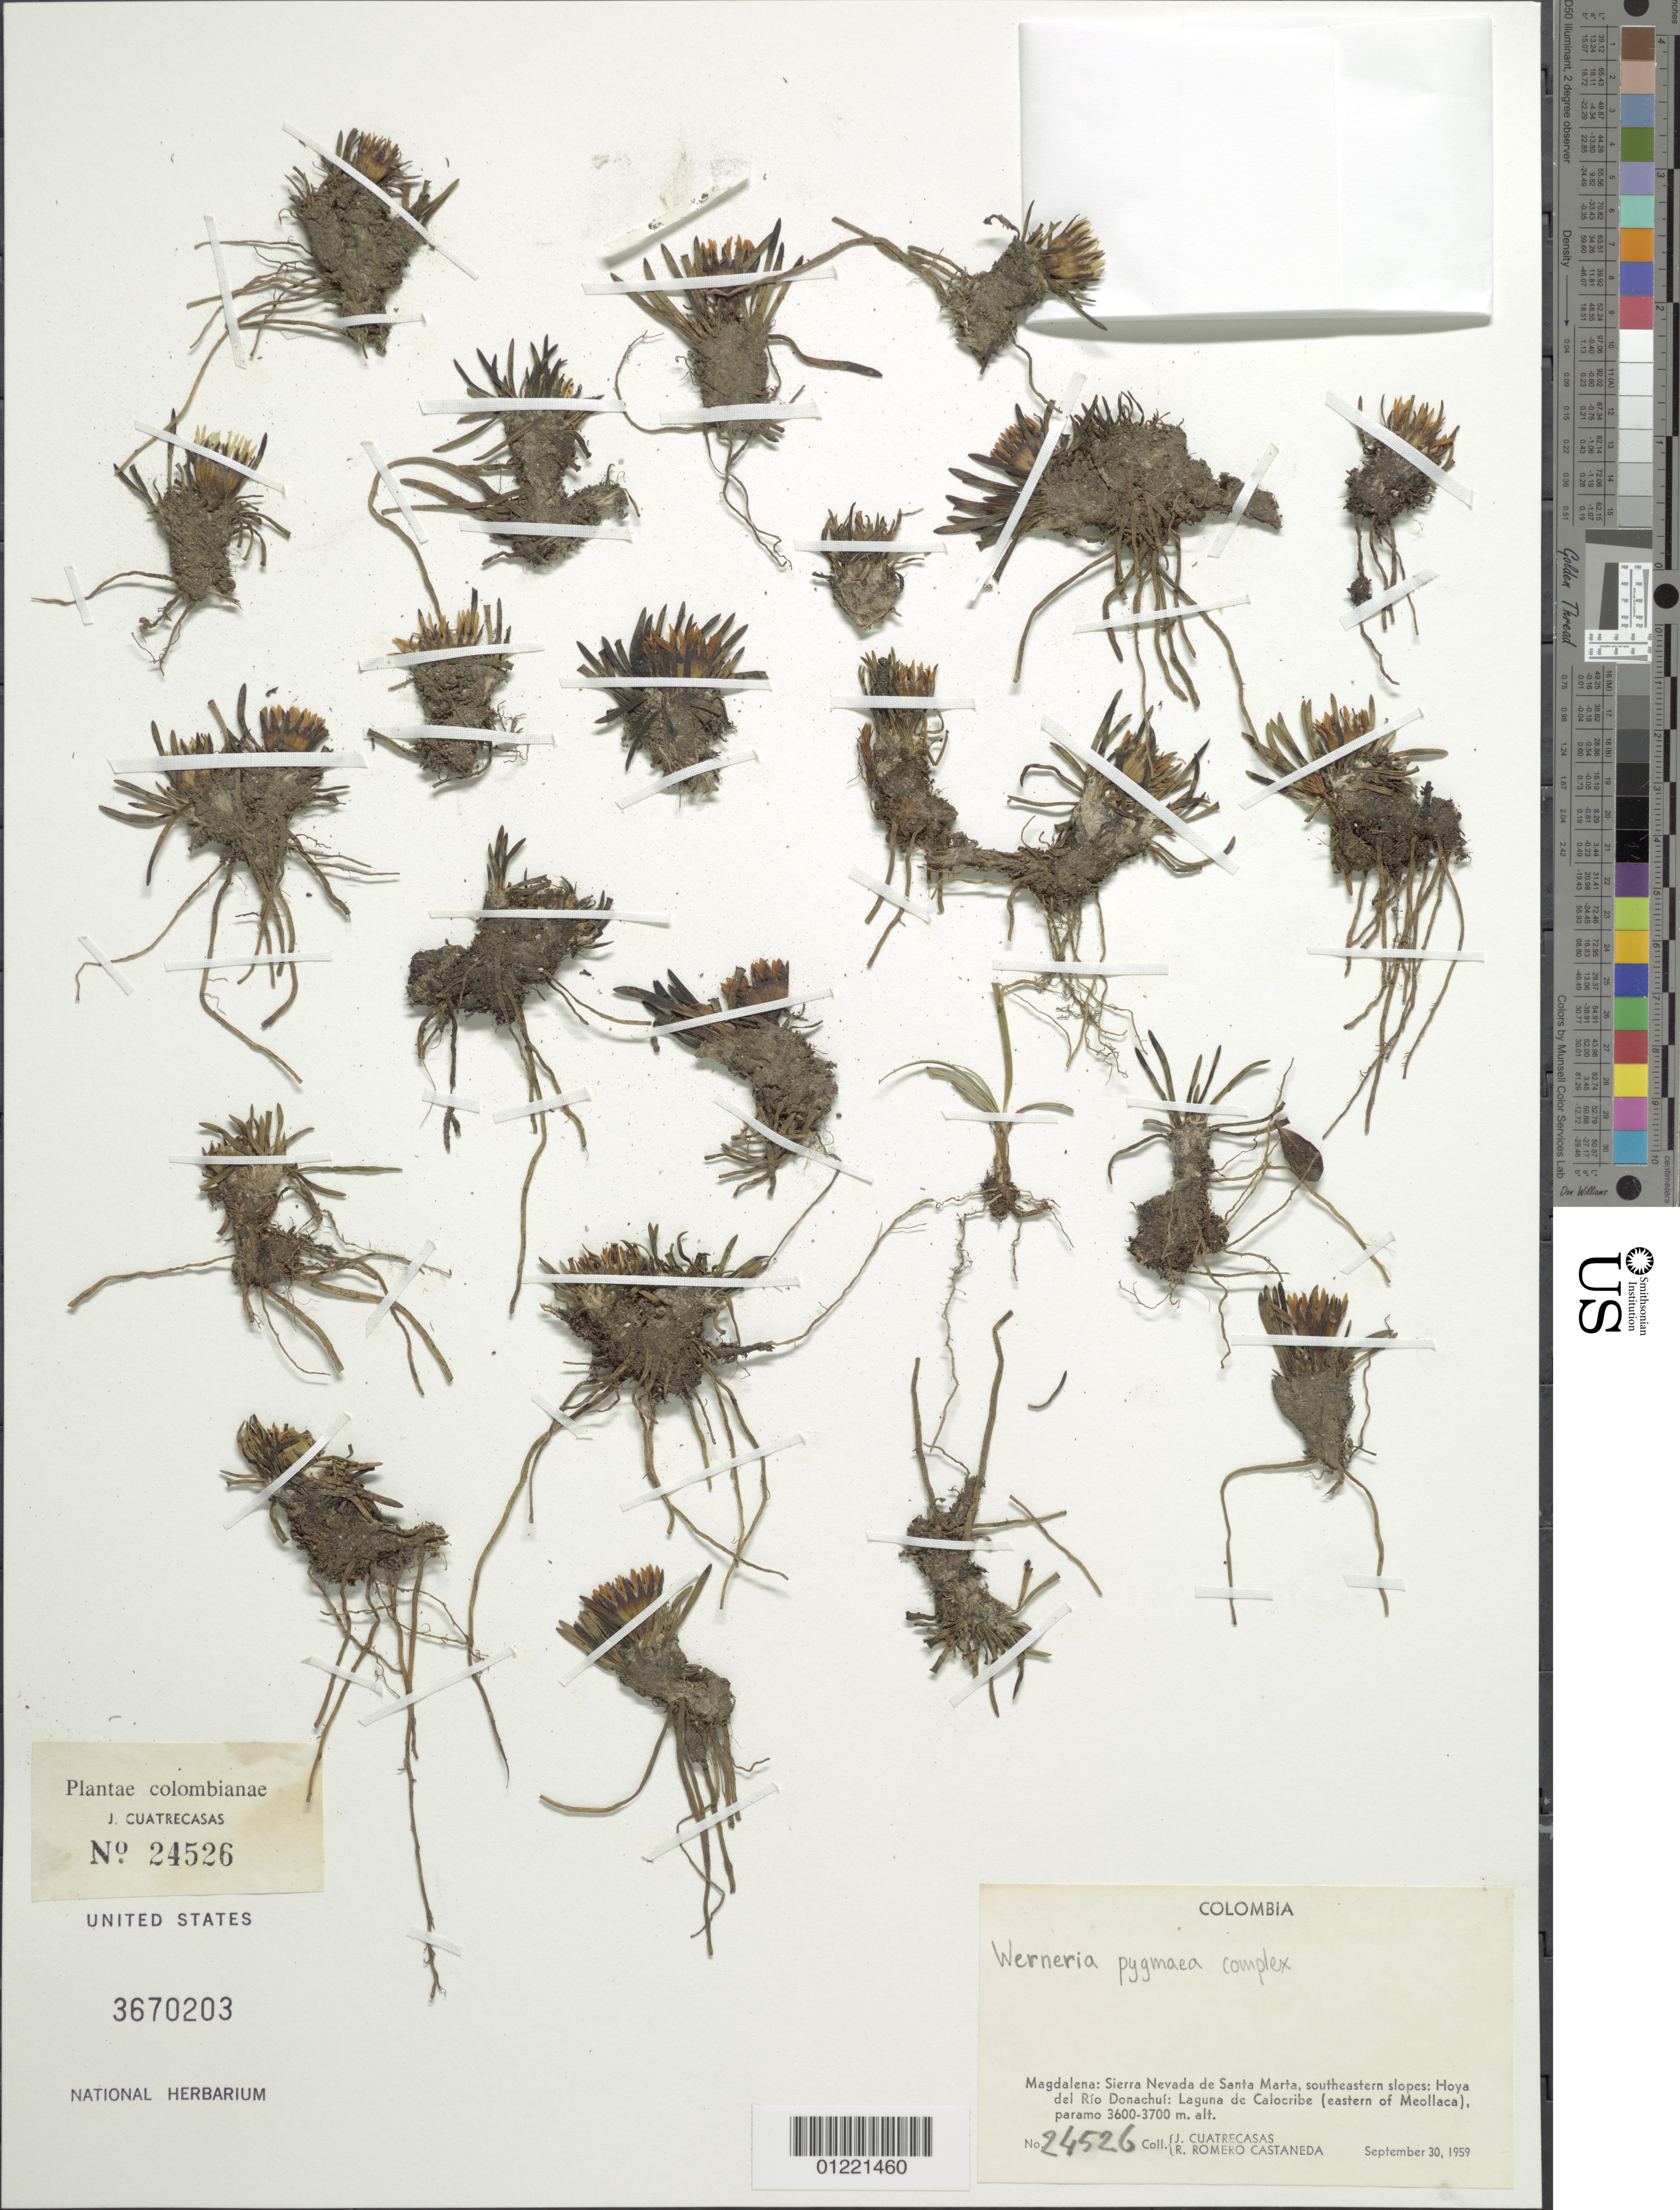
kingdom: Plantae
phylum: Tracheophyta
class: Magnoliopsida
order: Asterales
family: Asteraceae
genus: Werneria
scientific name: Werneria pygmaea complex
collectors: J. Cuatrecasas & R. Romero Castañeda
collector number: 24526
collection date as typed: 30 Sep 1959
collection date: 1959-09-30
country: Colombia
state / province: Magdalena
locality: Sierra Nevada de Santa Marta, southeastern slopes: Hoya del Río Donachuí: Laguna de Calocribe (eastern of Meollaca).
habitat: paramo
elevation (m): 3600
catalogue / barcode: US 3670203